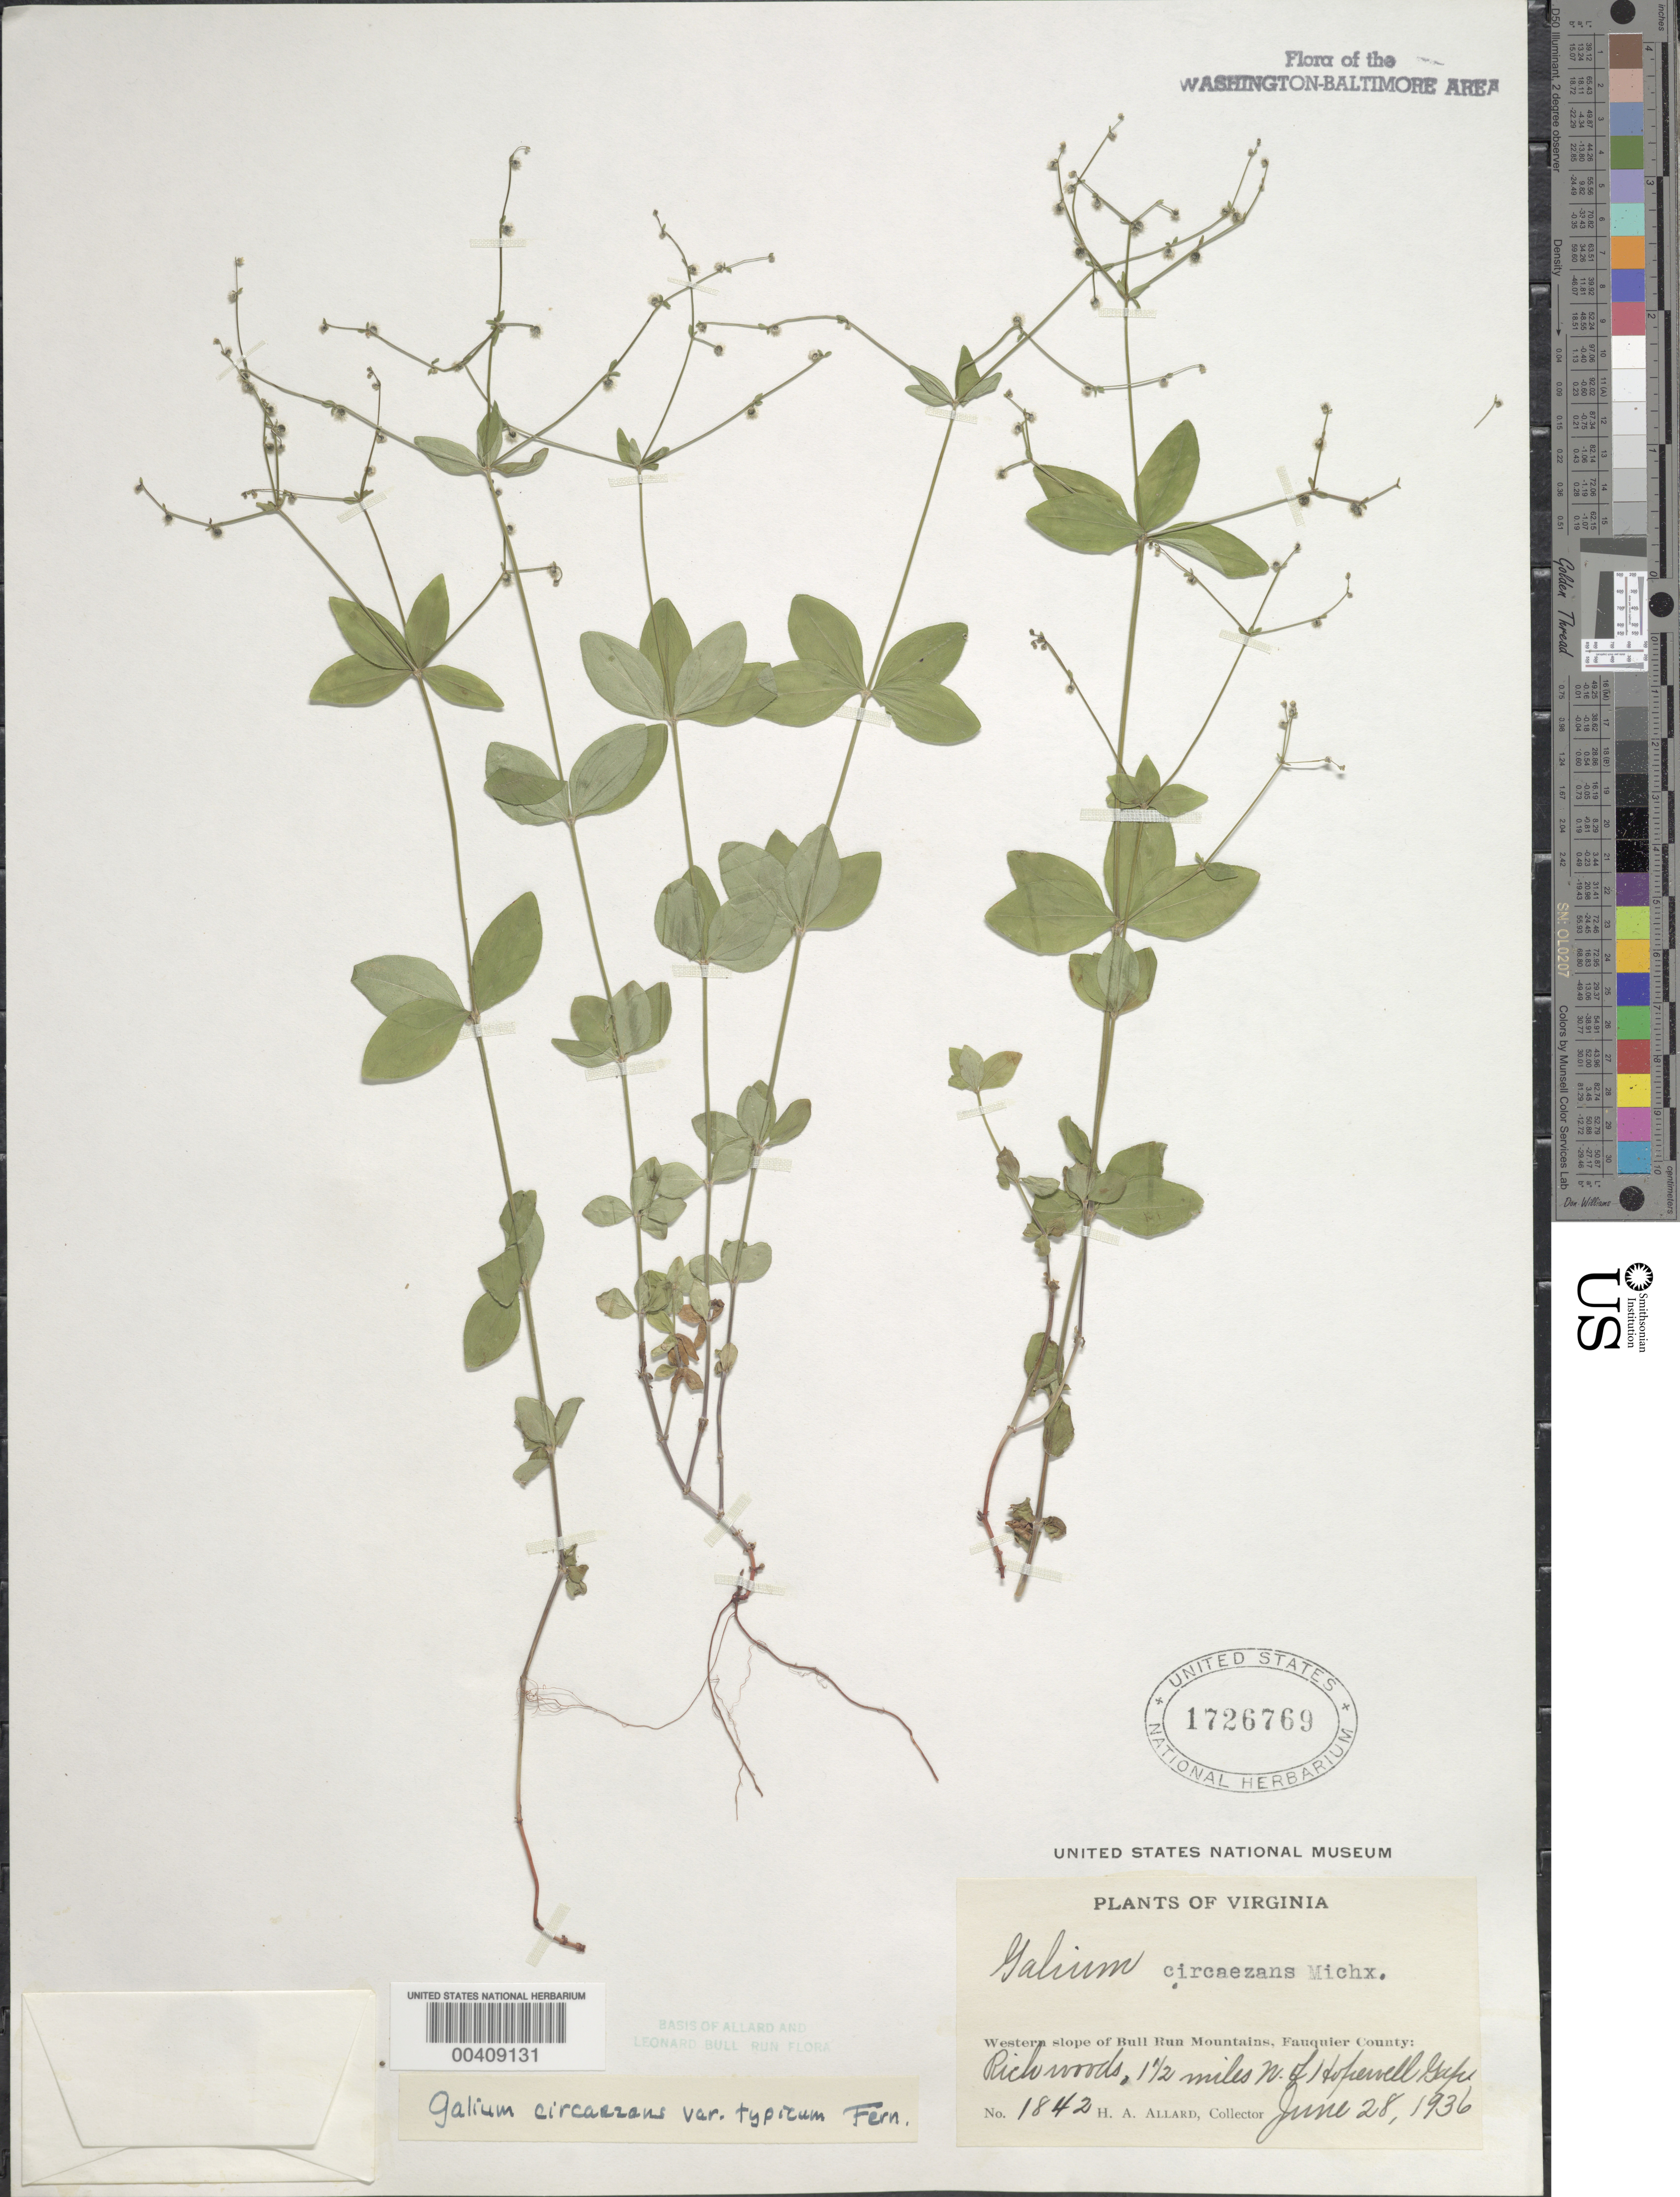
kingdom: Plantae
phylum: Tracheophyta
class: Magnoliopsida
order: Gentianales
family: Rubiaceae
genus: Galium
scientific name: Galium circaezans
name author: Michx.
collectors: H. A. Allard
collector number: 1842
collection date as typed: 28 Jun 1936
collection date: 1936-06-28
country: United States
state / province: Virginia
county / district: Fauquier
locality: Hopewell Gap, west slope of Bull Run Mts.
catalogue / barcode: US 1726769